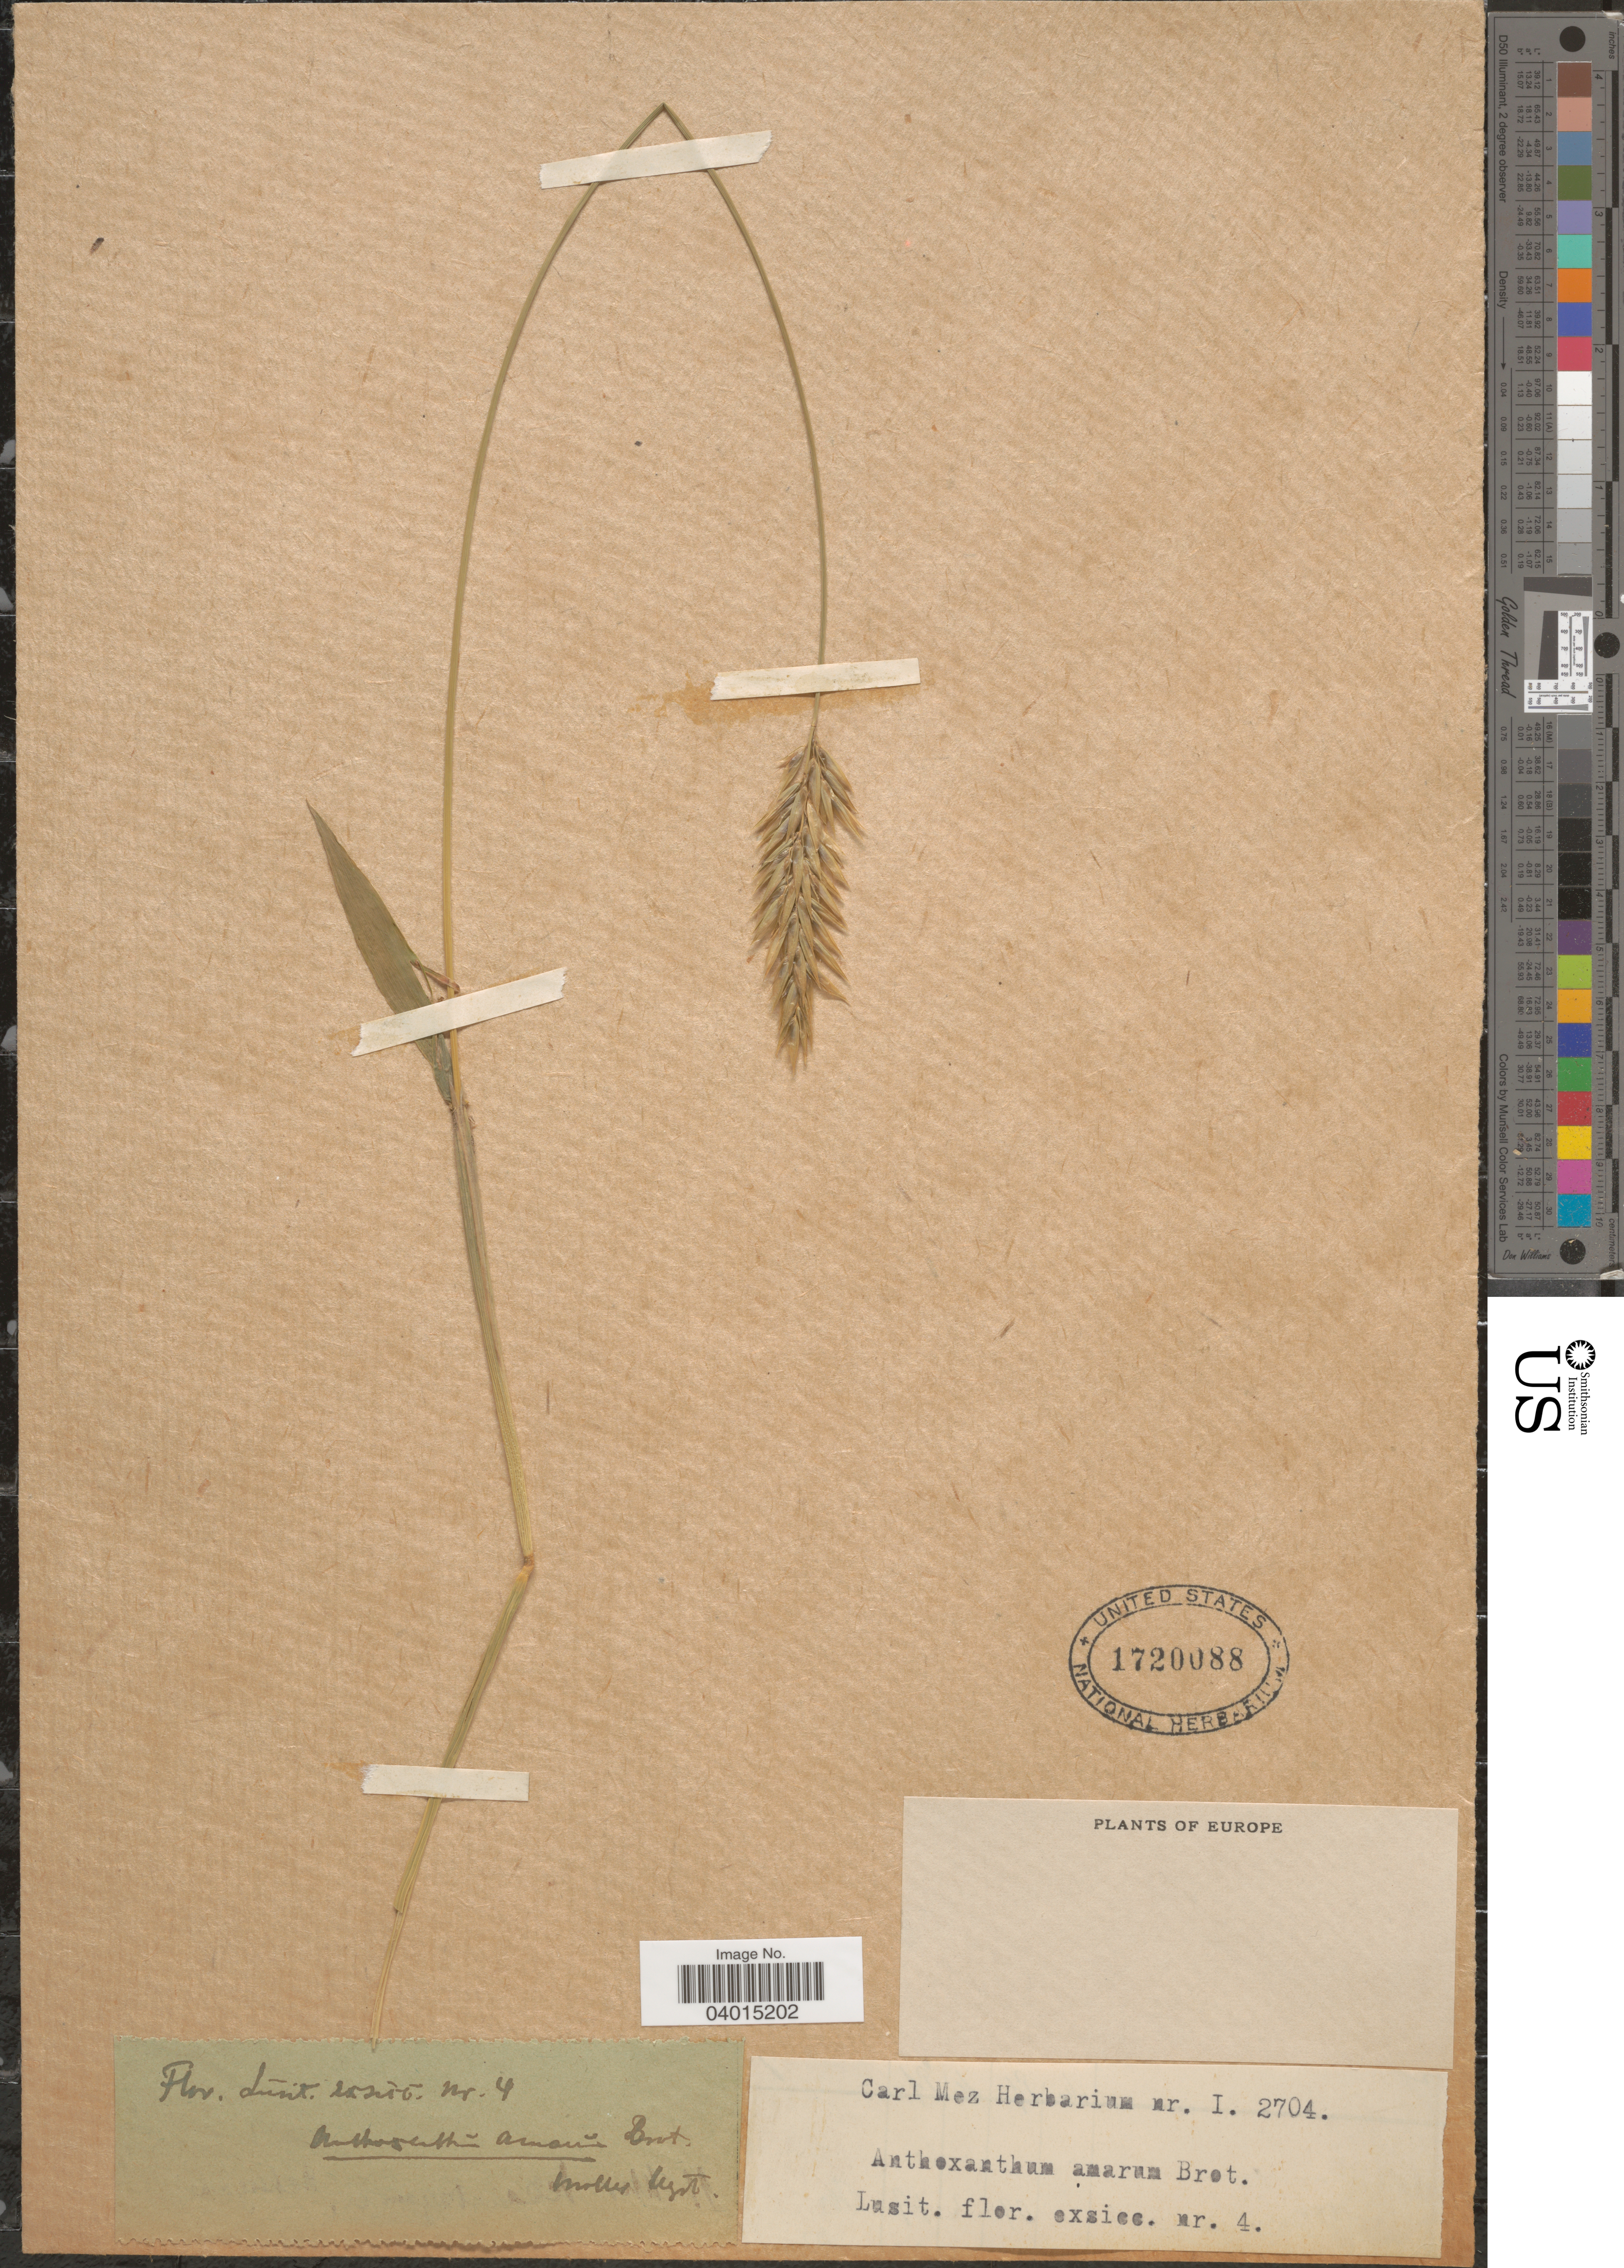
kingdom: Plantae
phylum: Tracheophyta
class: Liliopsida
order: Poales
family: Poaceae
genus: Anthoxanthum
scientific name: Anthoxanthum amarum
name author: Brot.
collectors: -. Moller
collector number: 4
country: Portugal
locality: Lusit. Europe.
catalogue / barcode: US 1720088